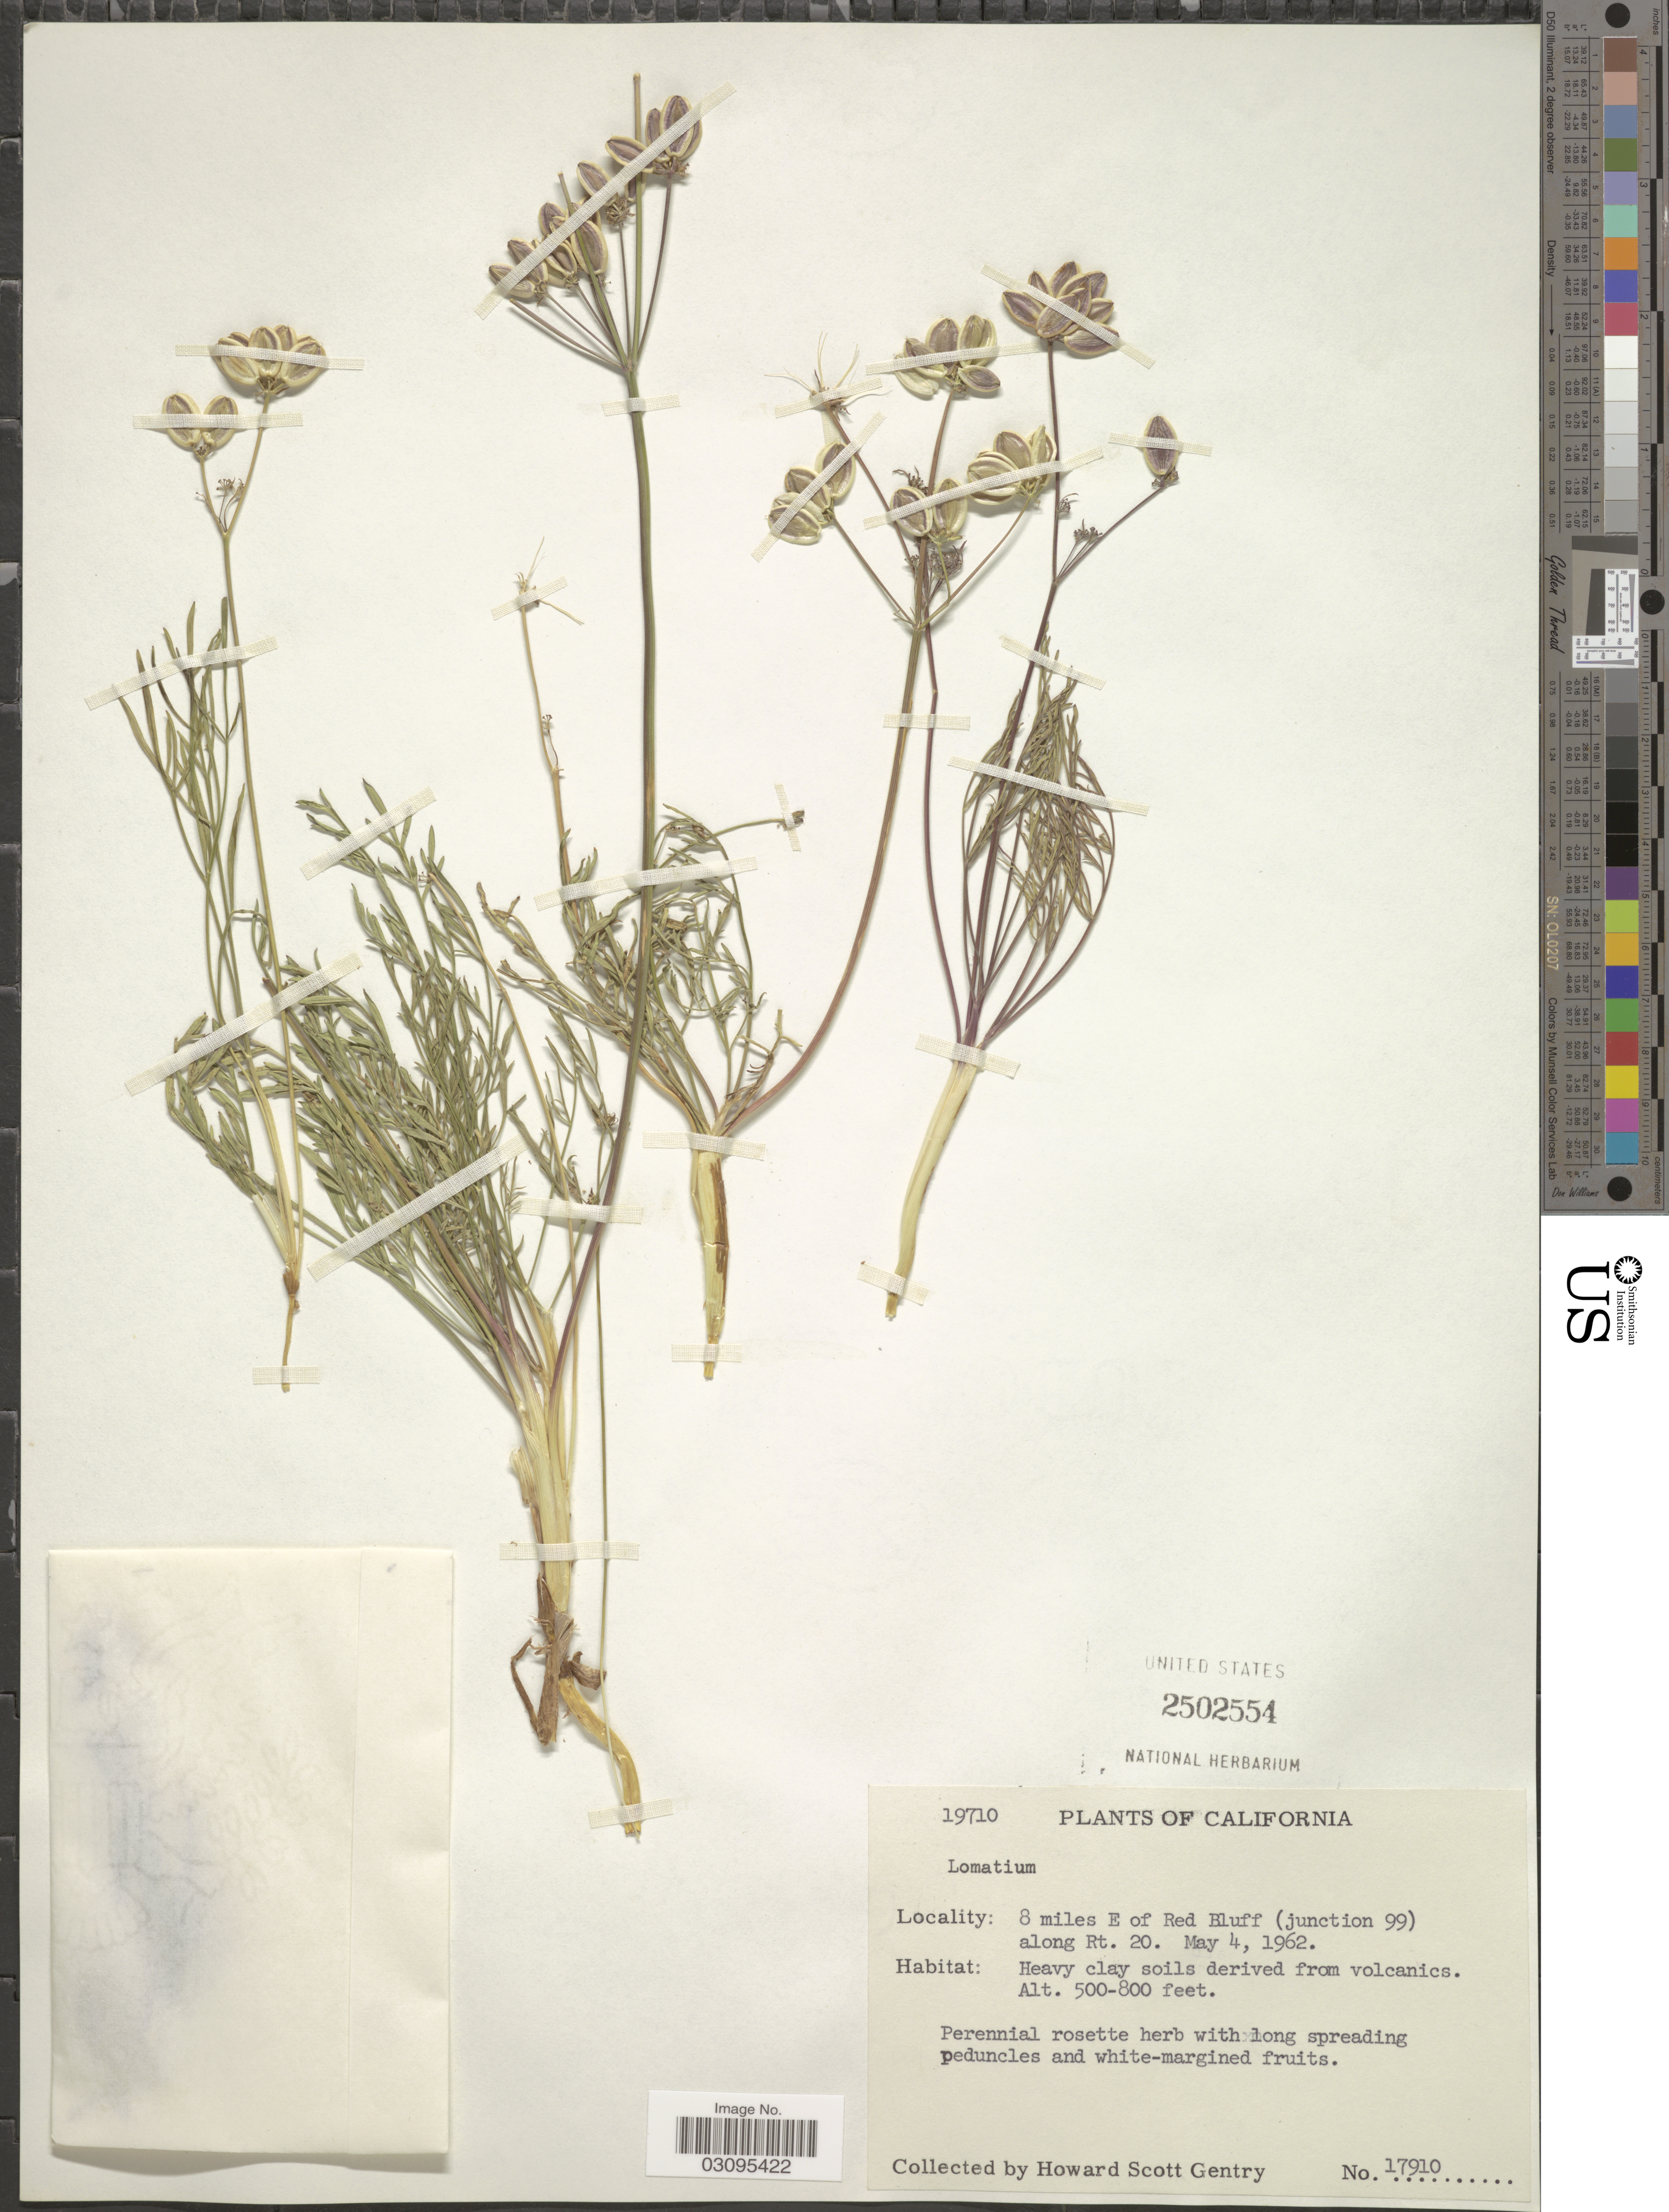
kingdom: Plantae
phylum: Tracheophyta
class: Magnoliopsida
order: Apiales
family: Apiaceae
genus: Lomatium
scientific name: Lomatium sp.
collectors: H. S. Gentry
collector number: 19710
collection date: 1962-05-04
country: United States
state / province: California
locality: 8 miles E of Red Bluff (junction 99) along Rt. 20.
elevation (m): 152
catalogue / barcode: US 2502554